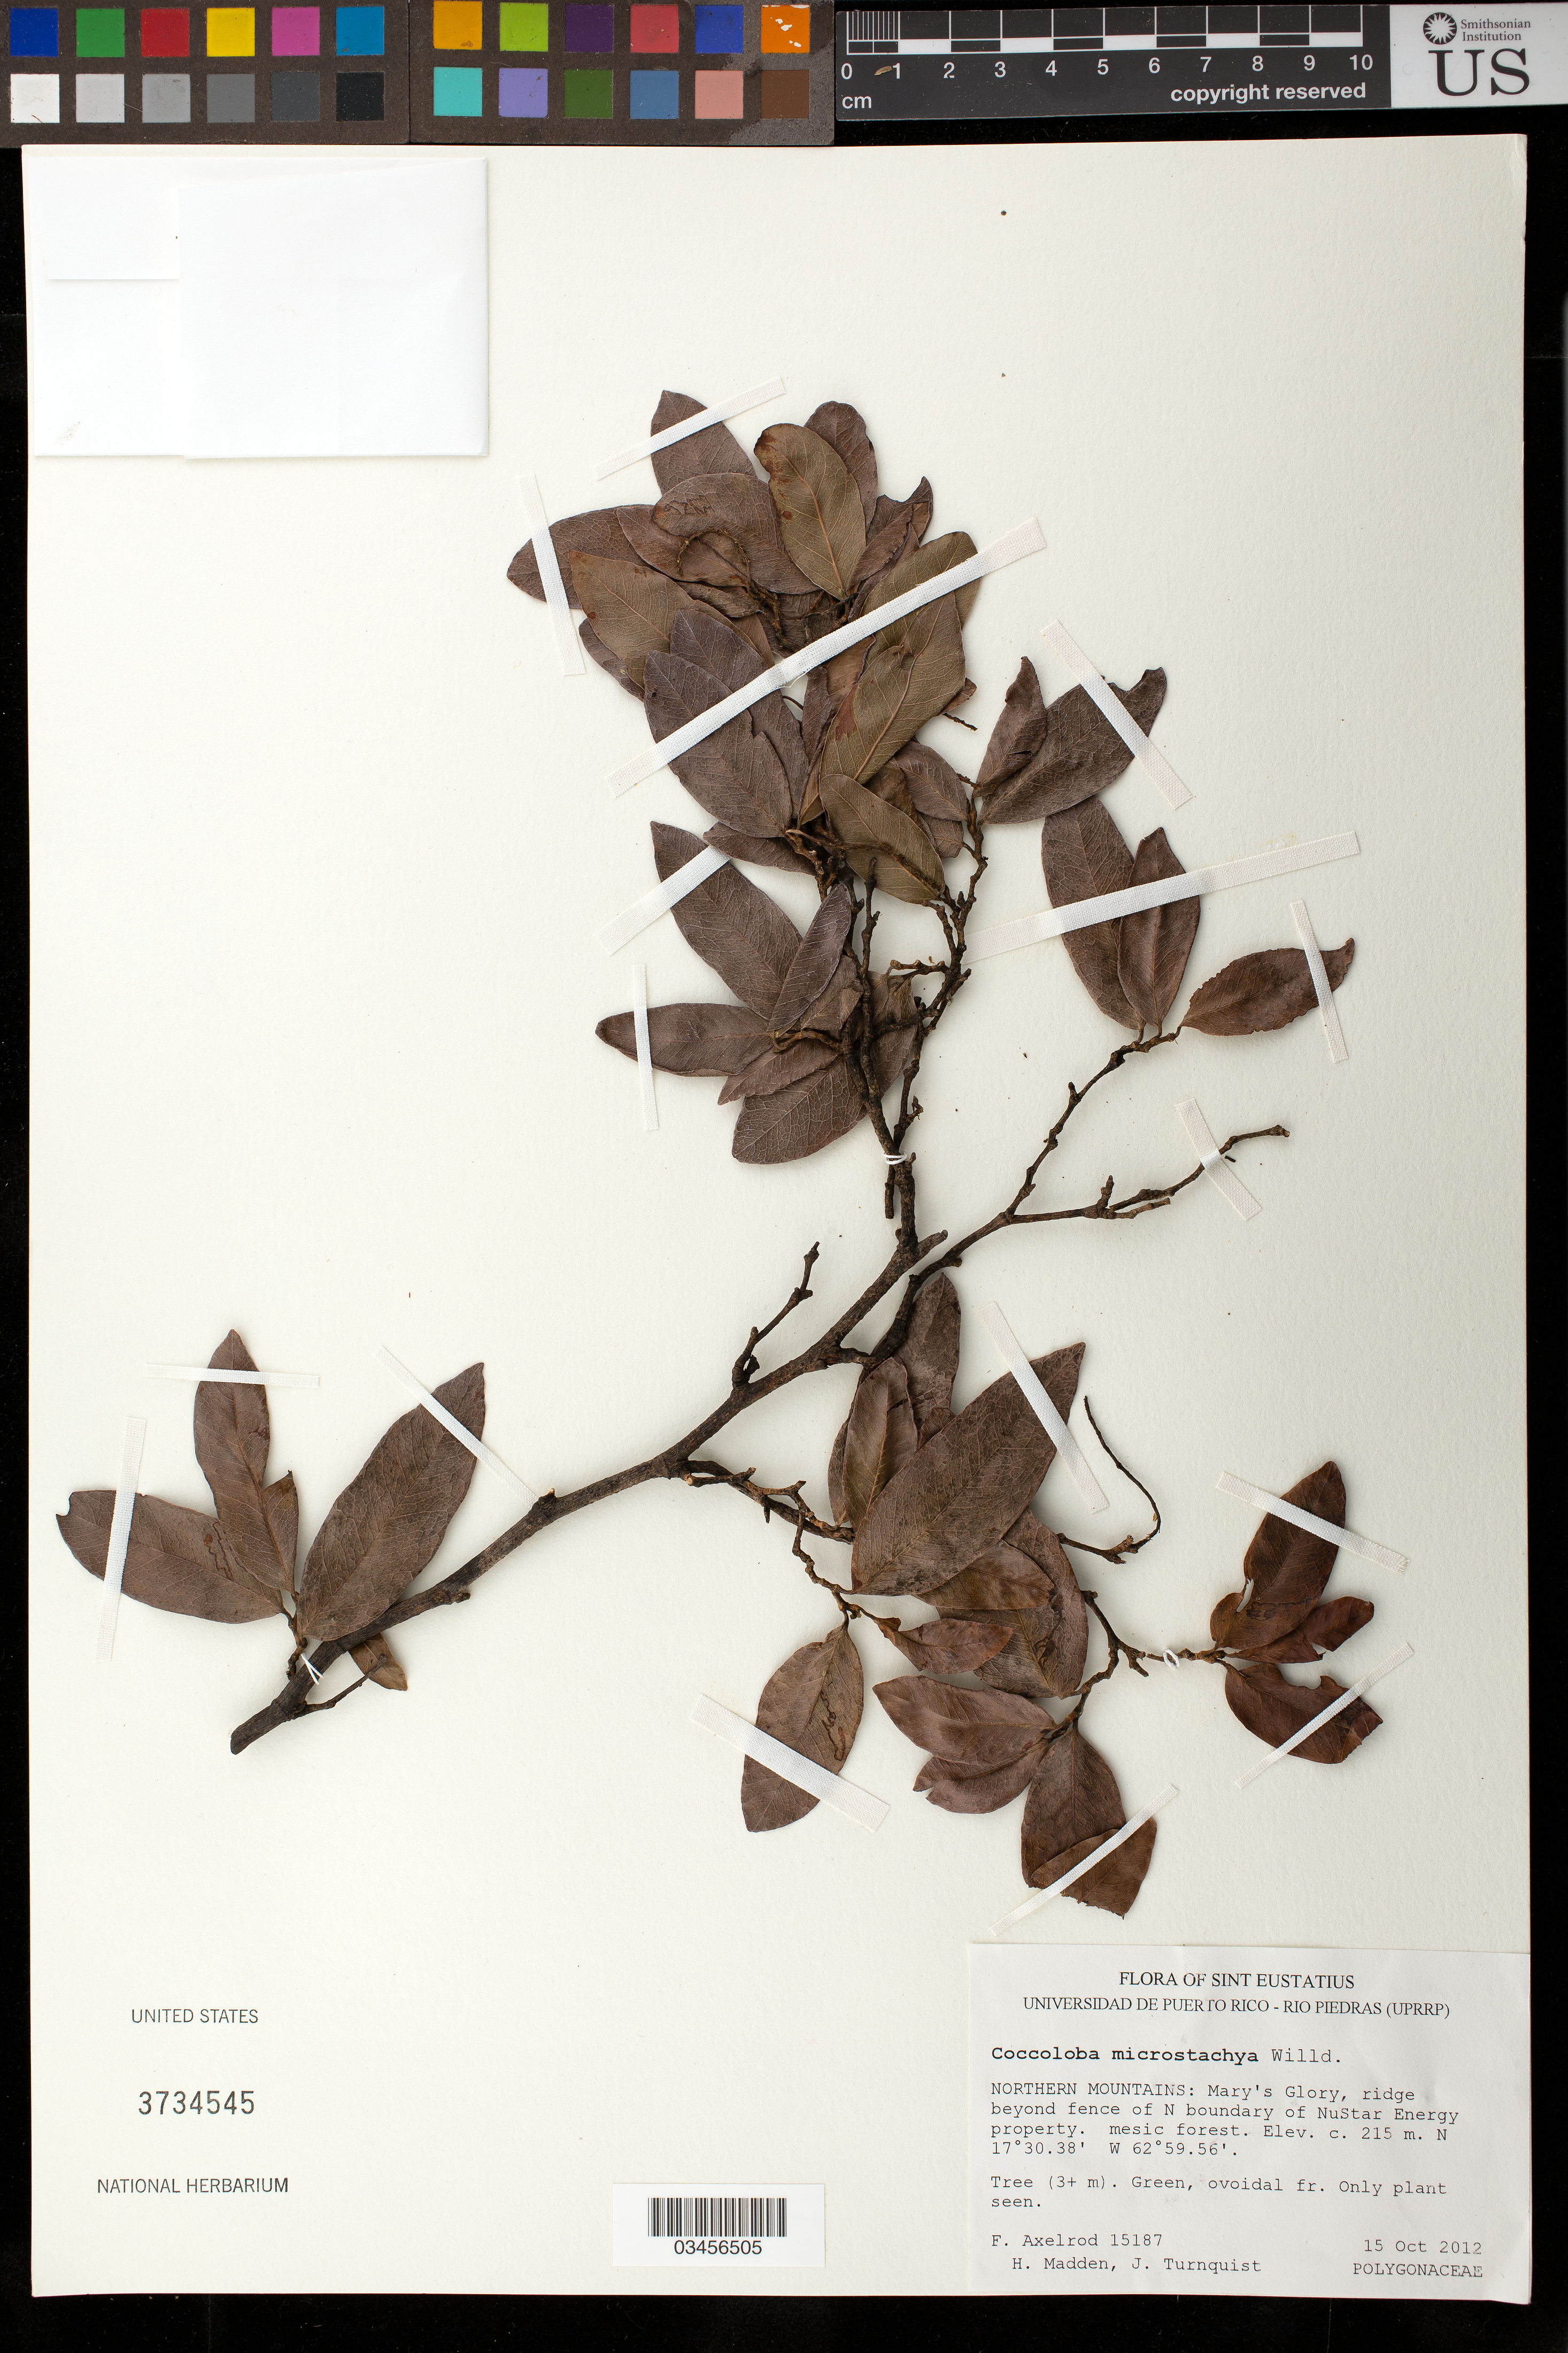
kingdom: Plantae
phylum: Tracheophyta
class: Magnoliopsida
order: Caryophyllales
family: Polygonaceae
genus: Coccoloba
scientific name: Coccoloba microstachya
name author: Willd.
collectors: F. S. Axelrod, H. Madden & J. Turnquist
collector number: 15187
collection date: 2012-10-15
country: Netherlands Antilles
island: Sint Eustatius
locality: Northern Mountains: Mary's Glory, ridge beyond fence of N boundary of NuStar Energy property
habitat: Mesic forest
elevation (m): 215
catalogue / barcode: US 3734545